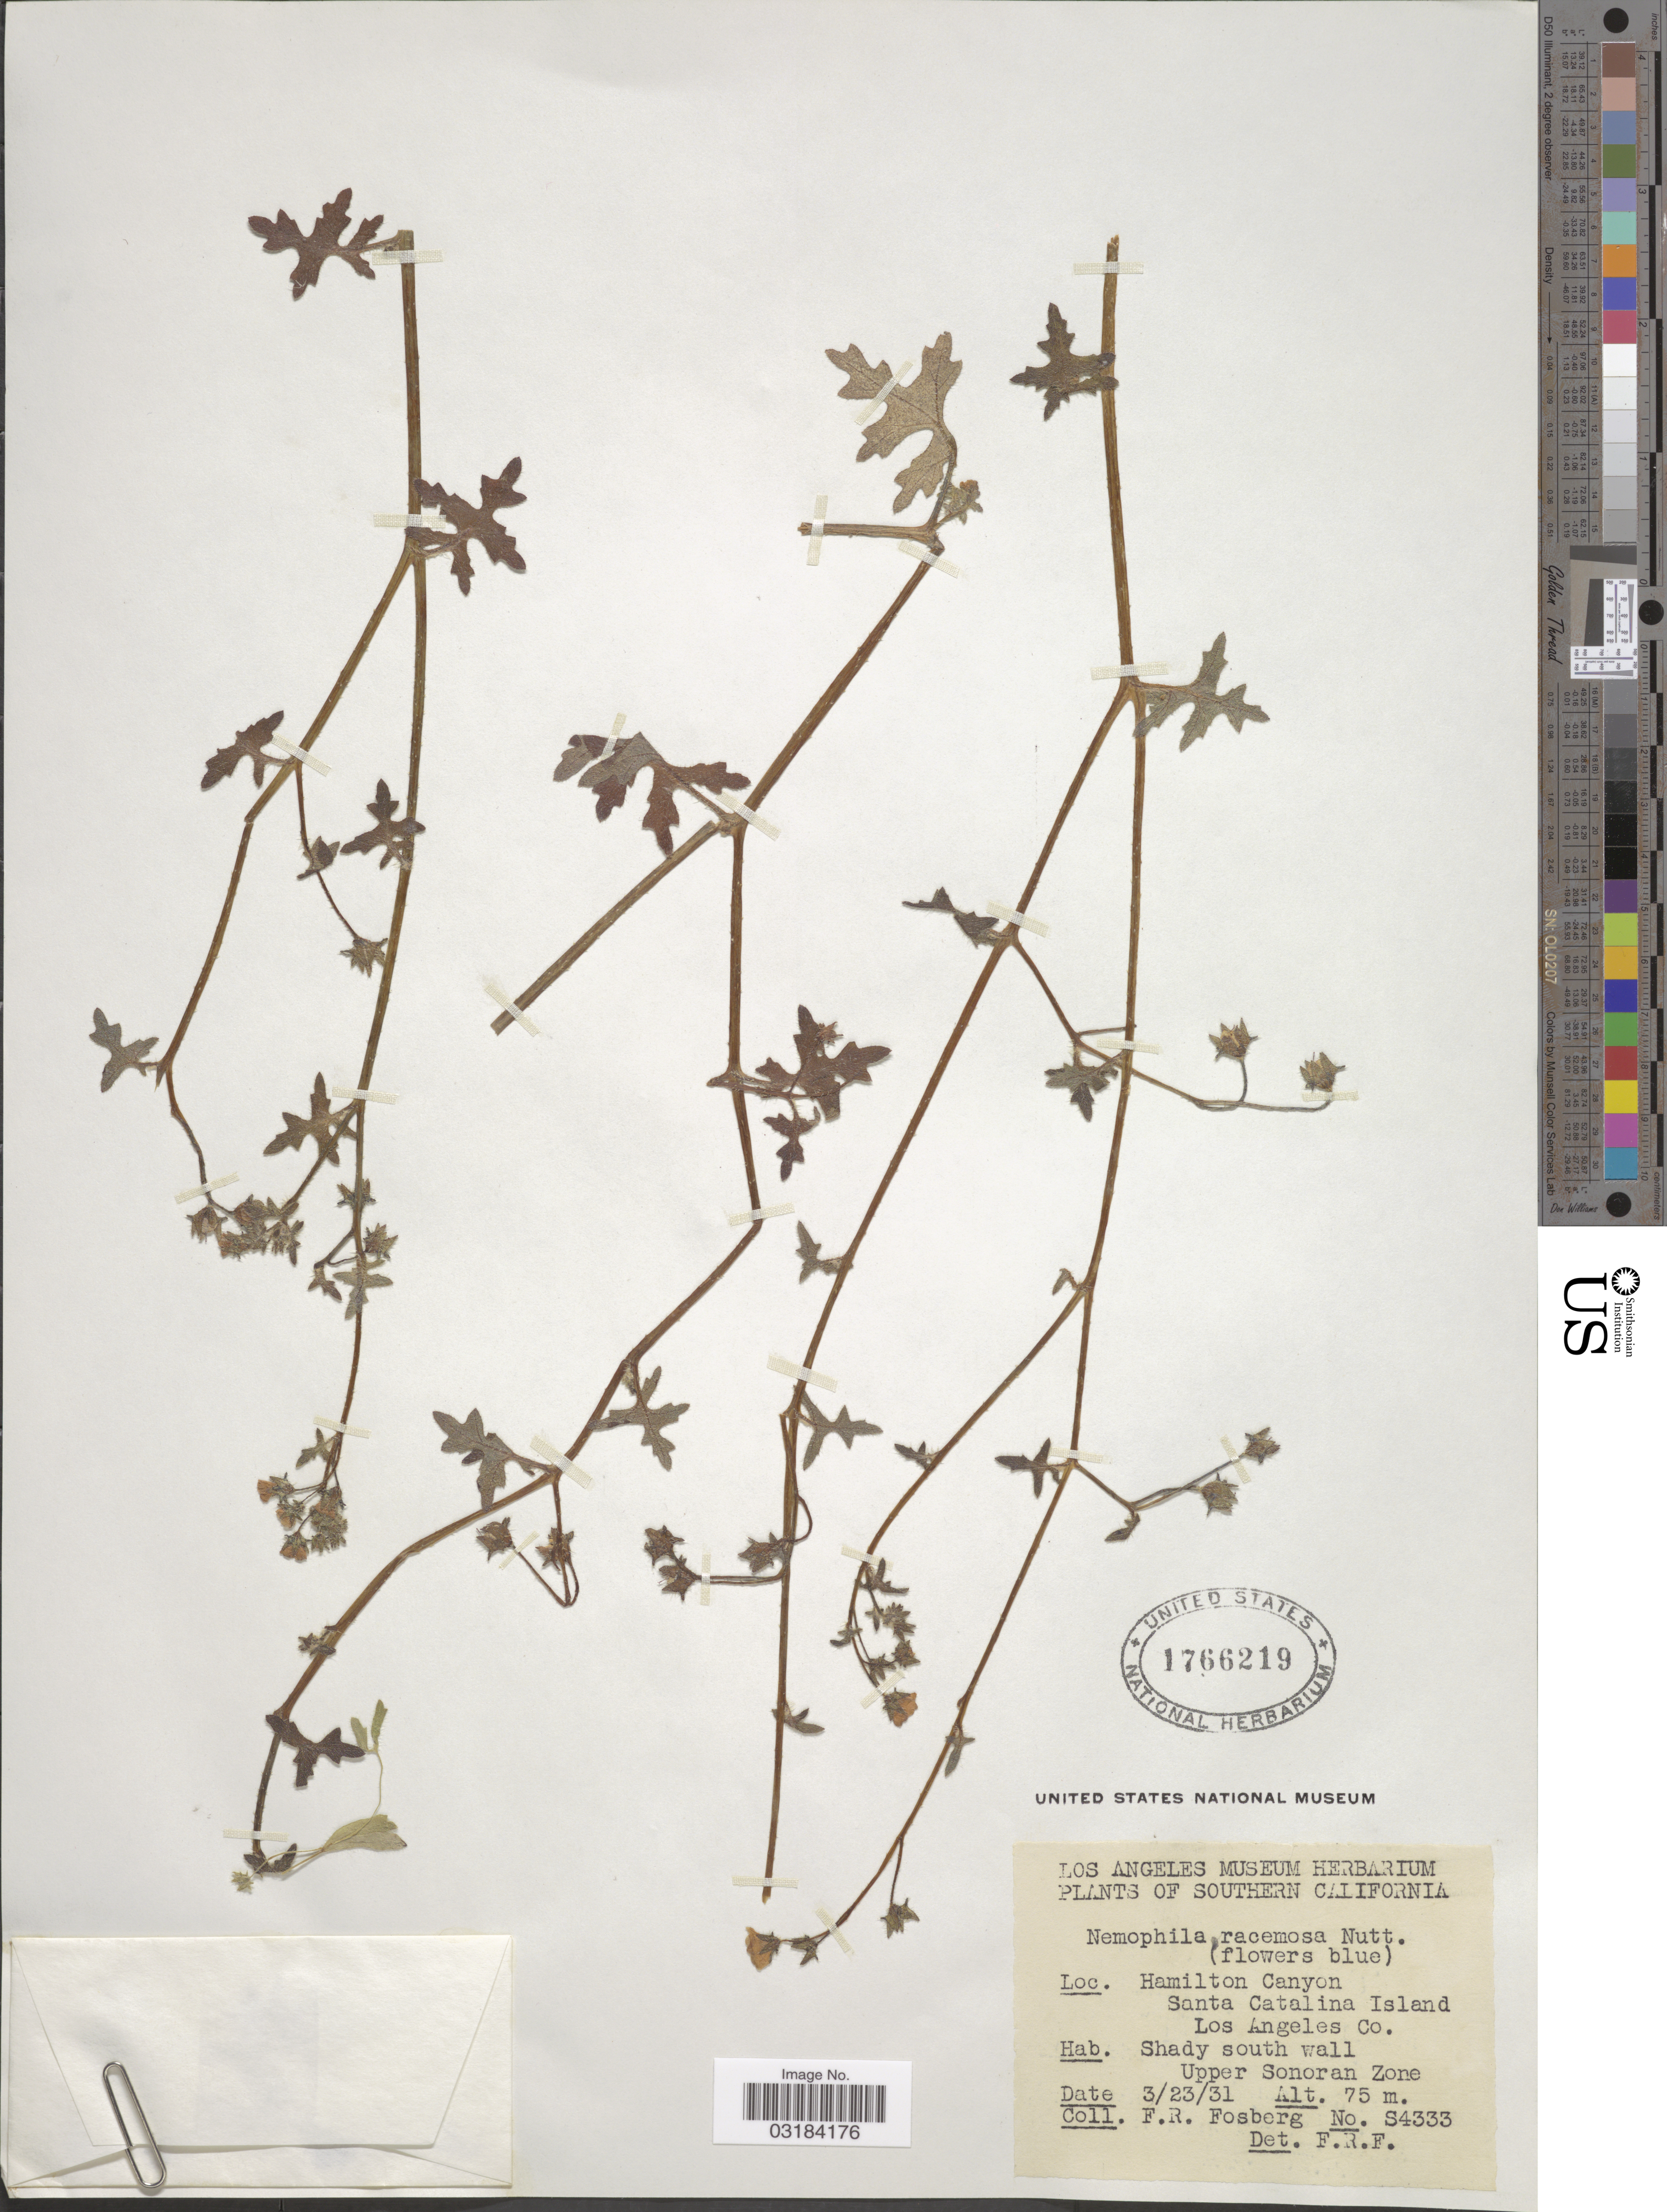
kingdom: Plantae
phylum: Tracheophyta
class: Magnoliopsida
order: Boraginales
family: Hydrophyllaceae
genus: Pholistoma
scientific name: Pholistoma racemosum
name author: (Nutt. ex A. Gray) Constance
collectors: F. R. Fosberg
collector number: S4333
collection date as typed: Transcribed d/m/y: 23/3/31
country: United States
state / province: California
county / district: Los Angeles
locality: Southern California. Hamilton Canyon. Santa Catalina Island, Los Angeles Co. Upper Sonoran Zone.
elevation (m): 75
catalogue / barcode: US 1766219